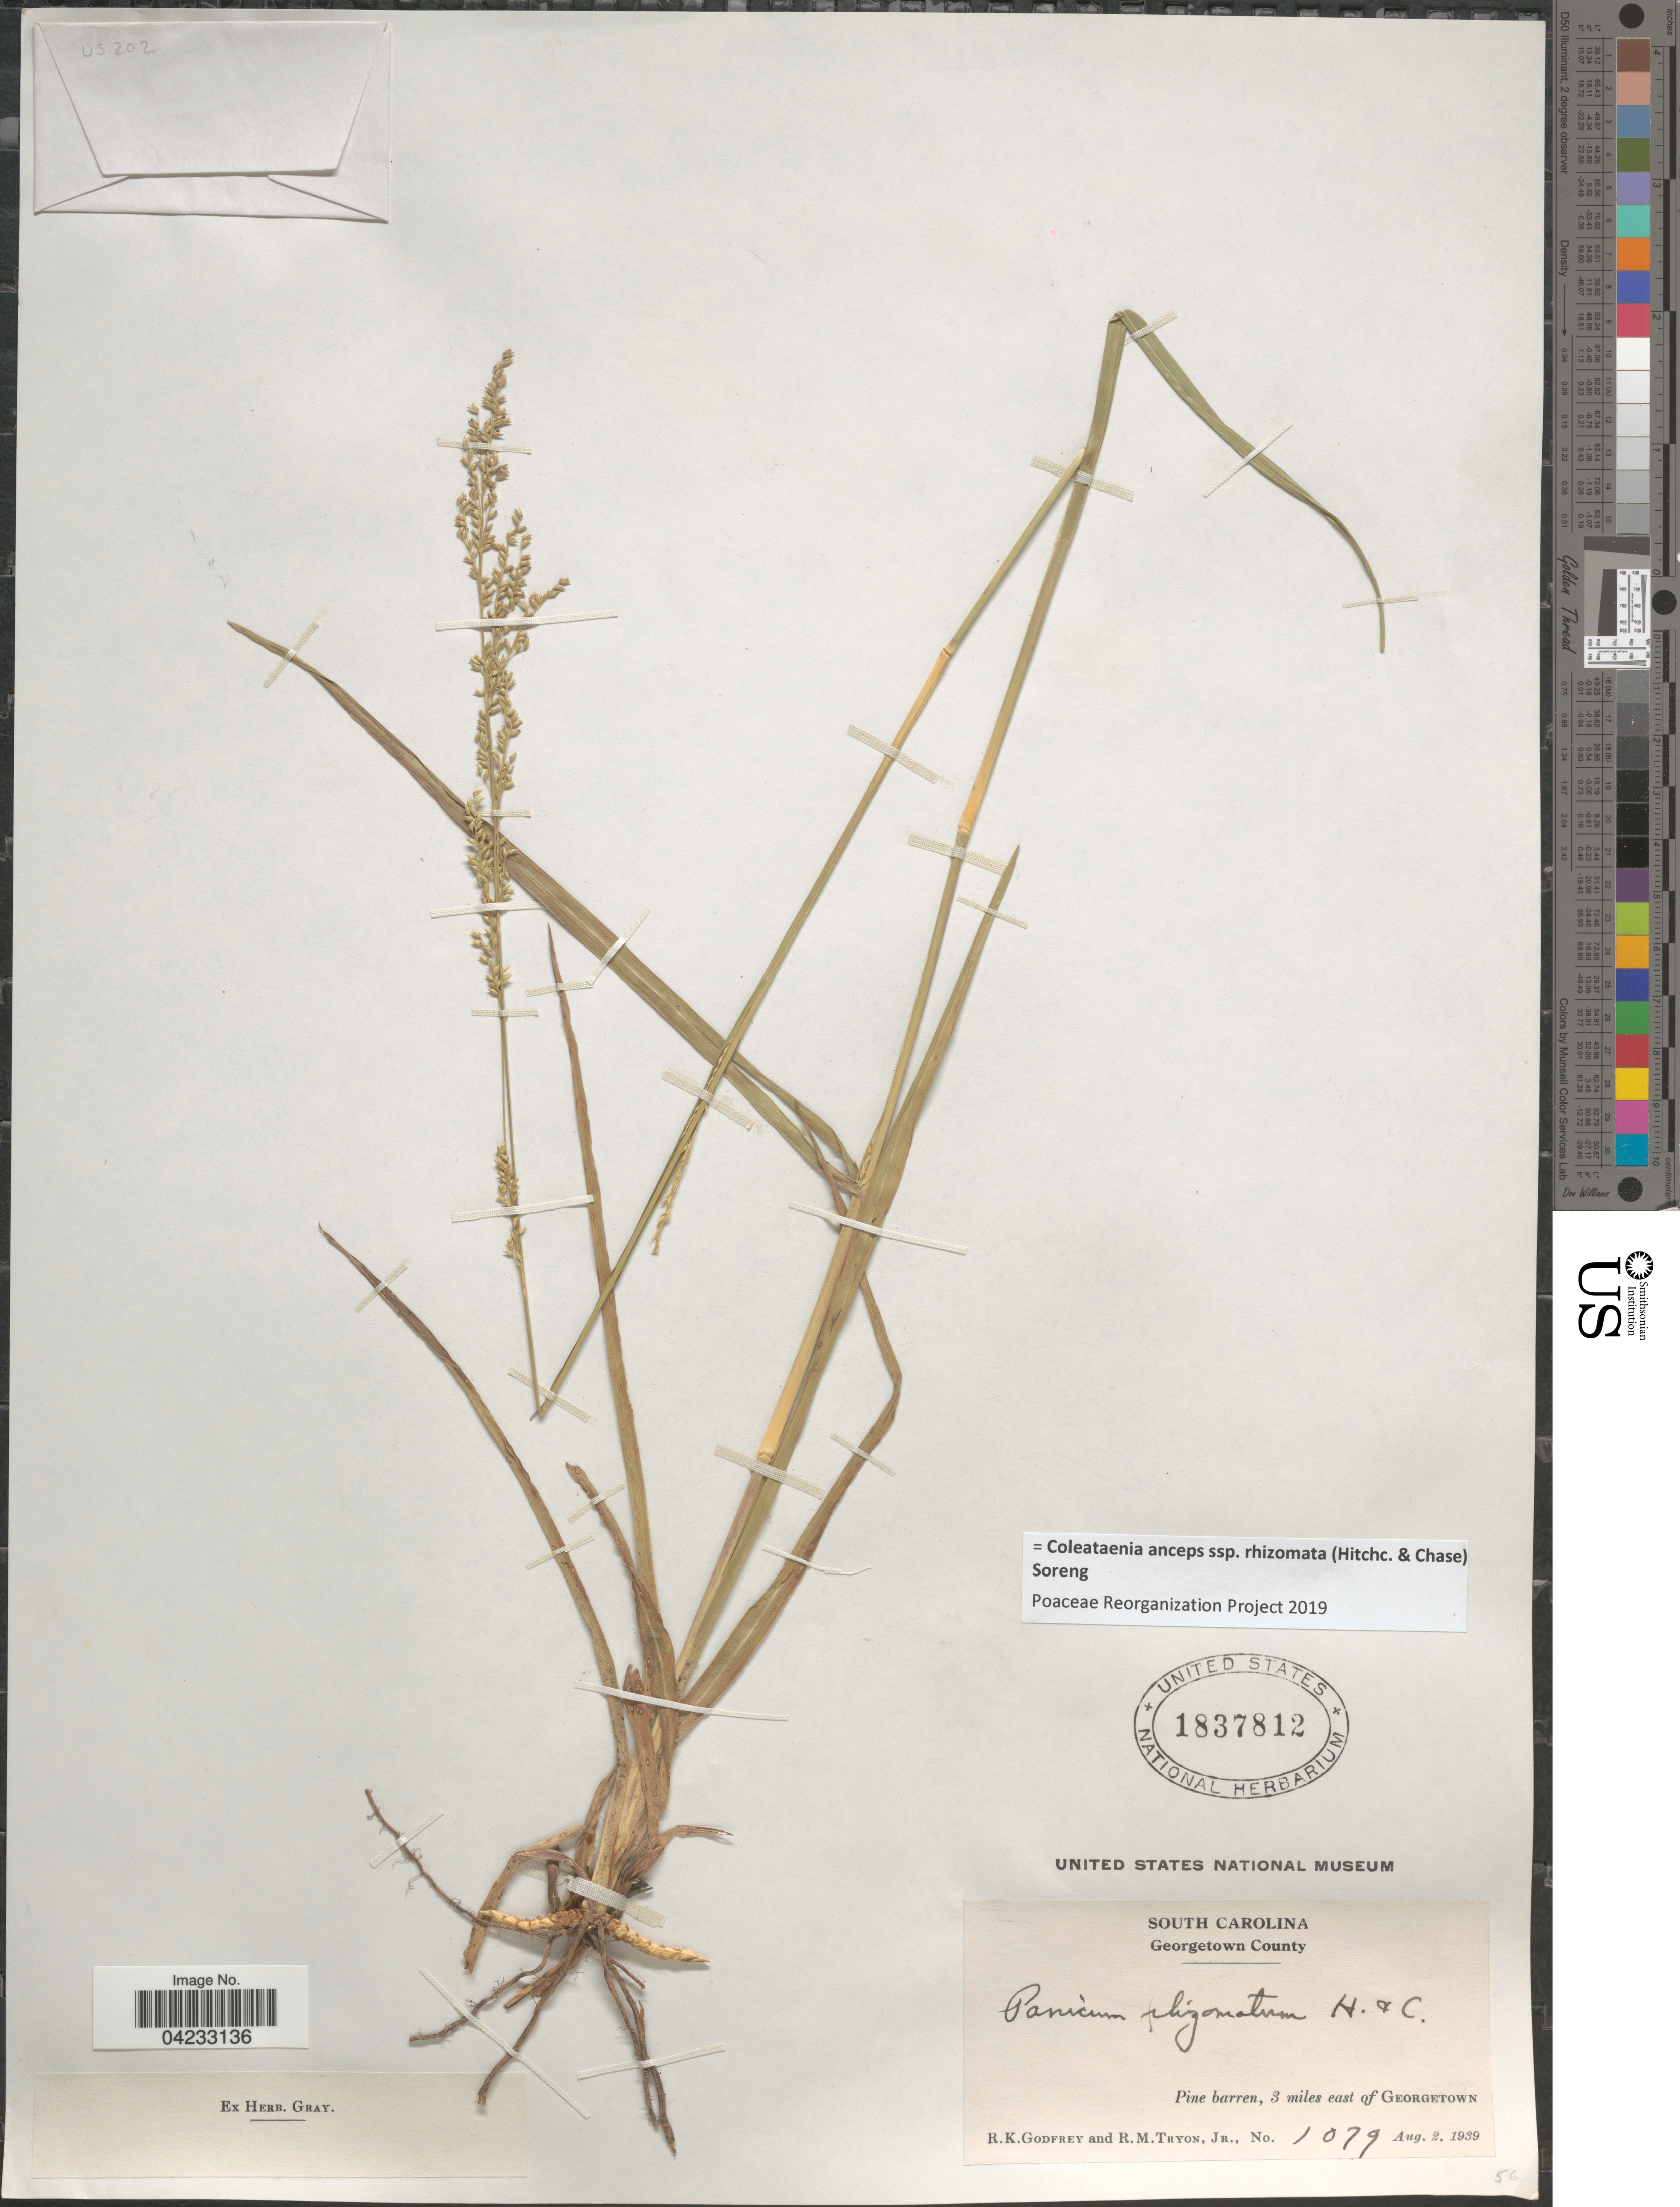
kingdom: Plantae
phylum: Tracheophyta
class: Liliopsida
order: Poales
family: Poaceae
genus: Coleataenia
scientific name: Coleataenia anceps subsp. rhizomata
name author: (Hitchc. & Chase) Soreng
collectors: R. K. Godfrey & R. Tryon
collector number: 1079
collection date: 1939-08-02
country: United States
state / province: South Carolina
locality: Georgetown County. 3 miles east of Georgetown.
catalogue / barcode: US 1837812